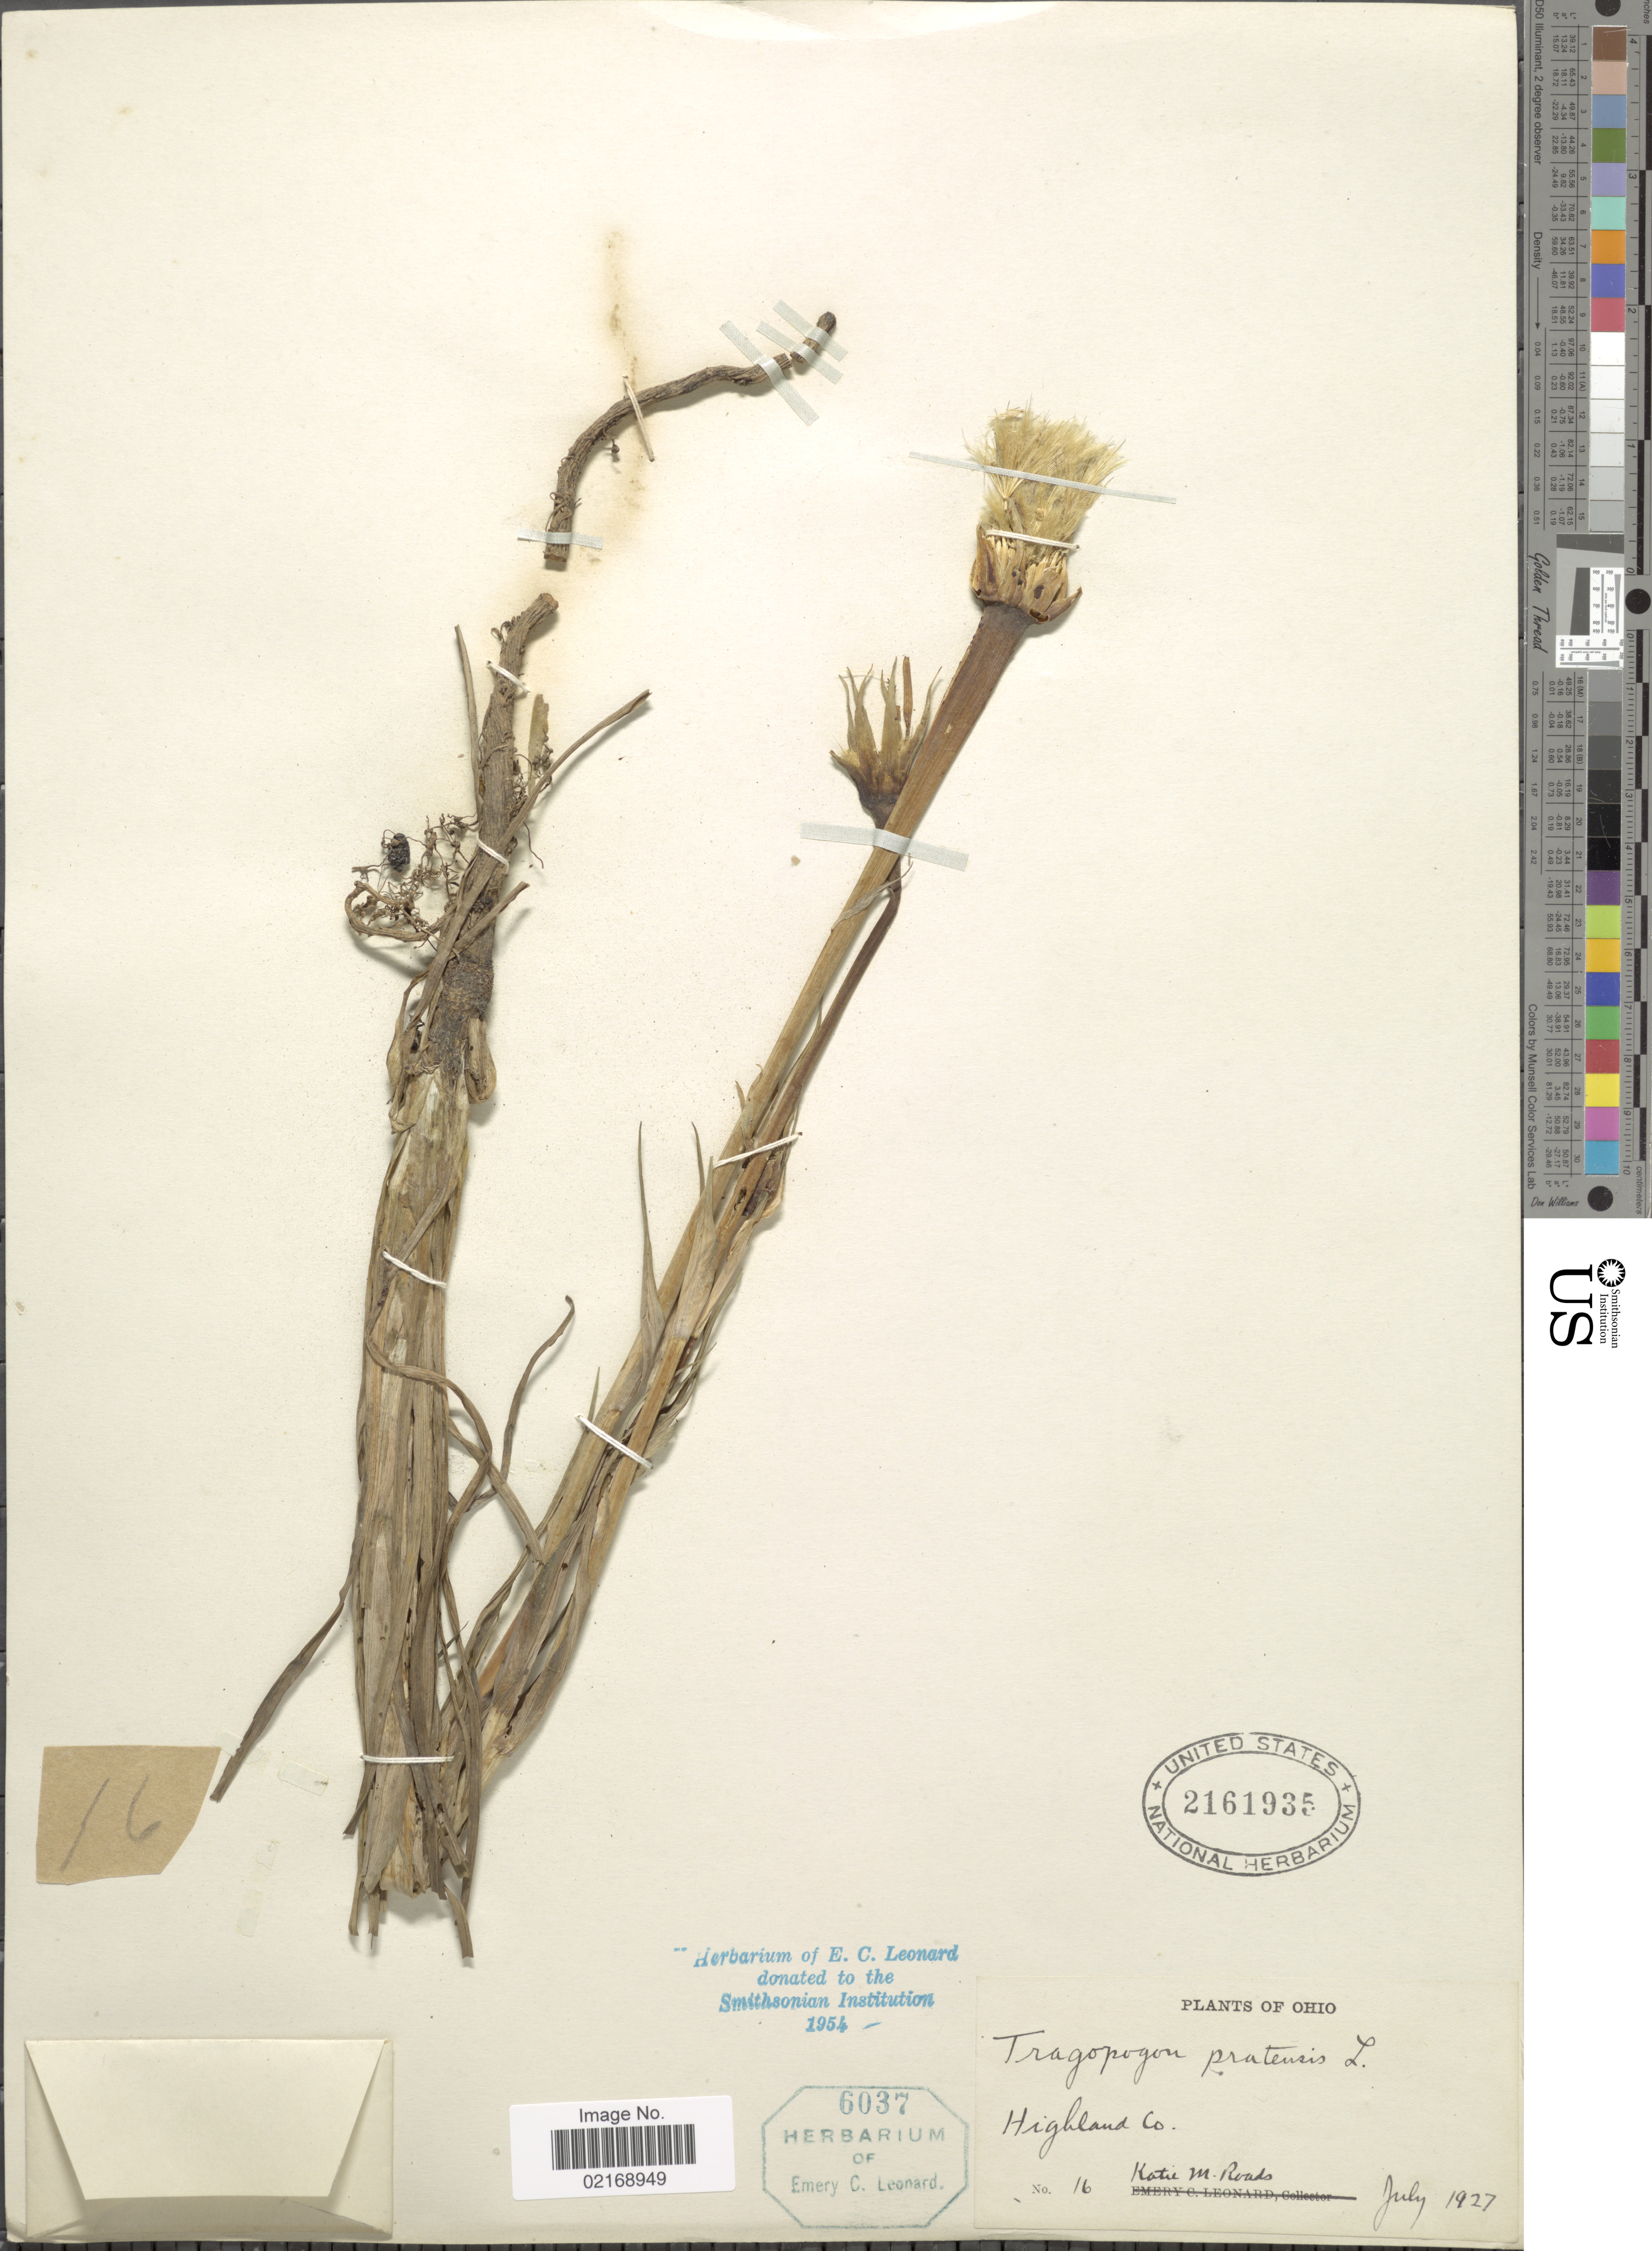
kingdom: Plantae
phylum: Tracheophyta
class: Magnoliopsida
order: Asterales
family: Asteraceae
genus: Tragopogon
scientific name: Tragopogon pratensis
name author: L.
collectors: K. Roads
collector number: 16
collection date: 1927-07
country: United States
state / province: Ohio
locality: Highland Co.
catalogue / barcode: US 2161935